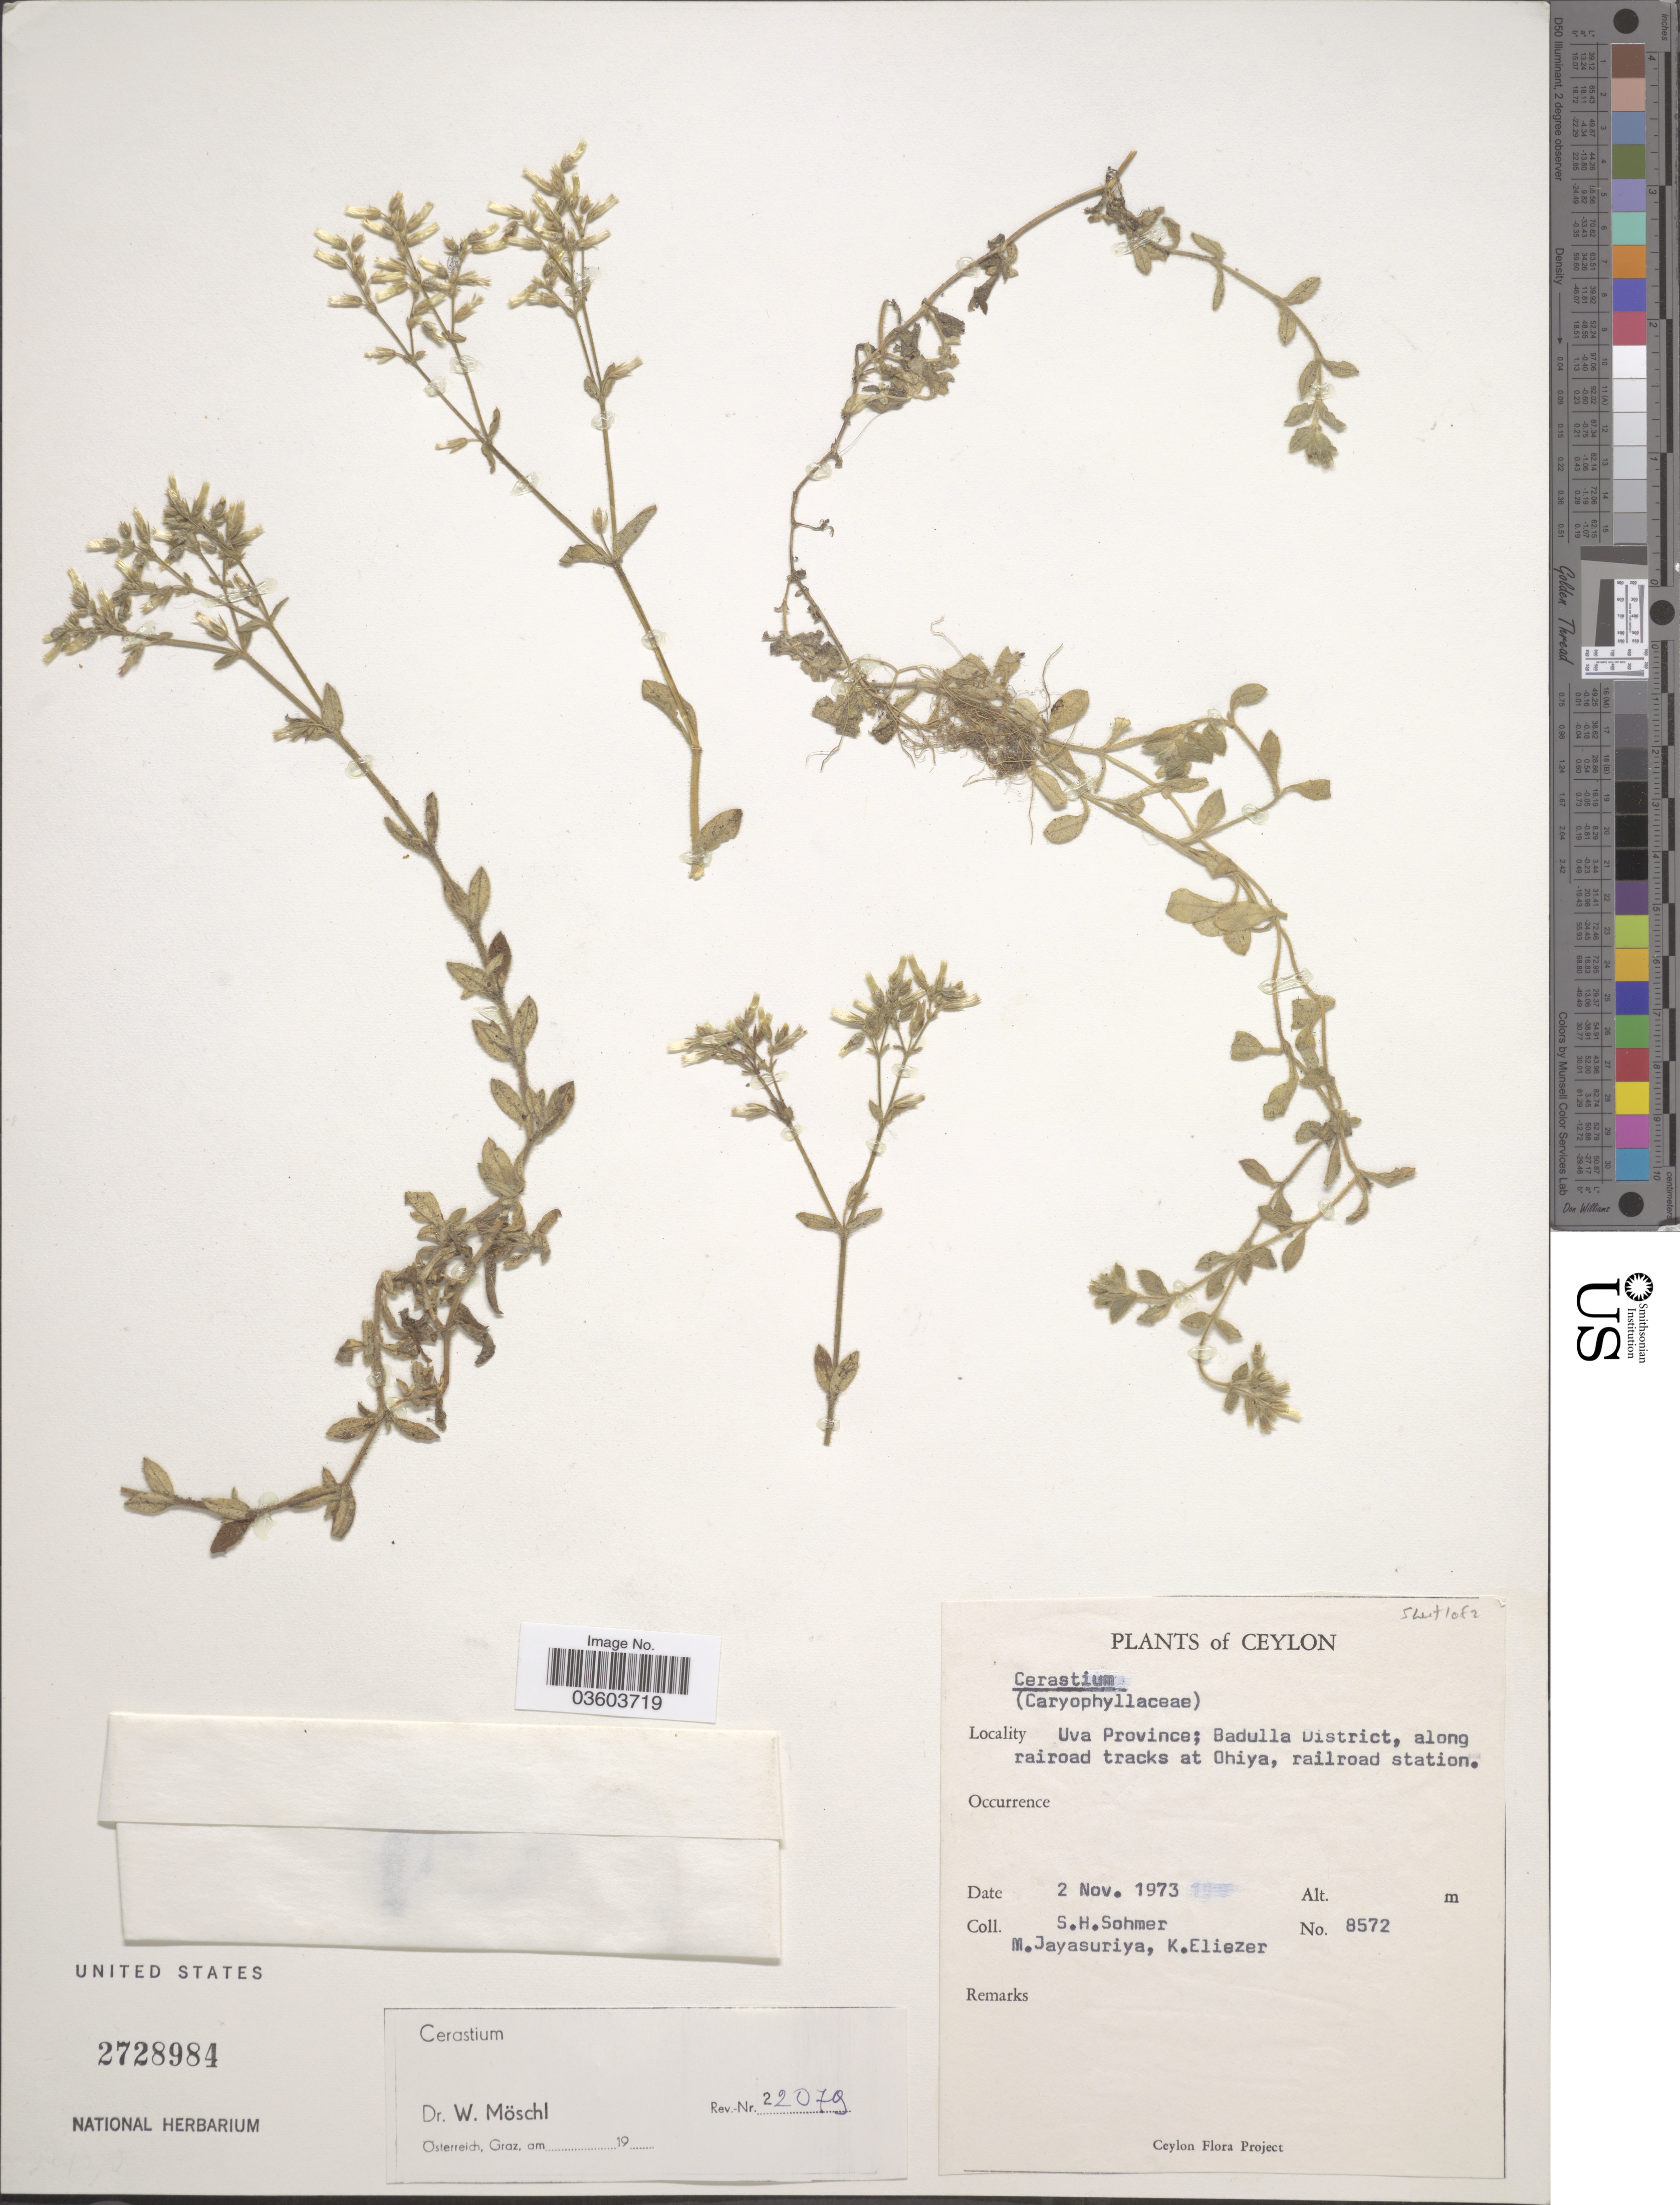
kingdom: Plantae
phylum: Tracheophyta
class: Magnoliopsida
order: Caryophyllales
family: Caryophyllaceae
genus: Cerastium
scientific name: Cerastium sp.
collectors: S. H. Sohmer, M. Jayasuriya & K. Eliezer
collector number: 8572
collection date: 1973-11-02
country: Sri Lanka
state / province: Uva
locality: Ceylon. Badulla District, along railroad tracks at Ohiya, railroad station.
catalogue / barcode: US 2728984